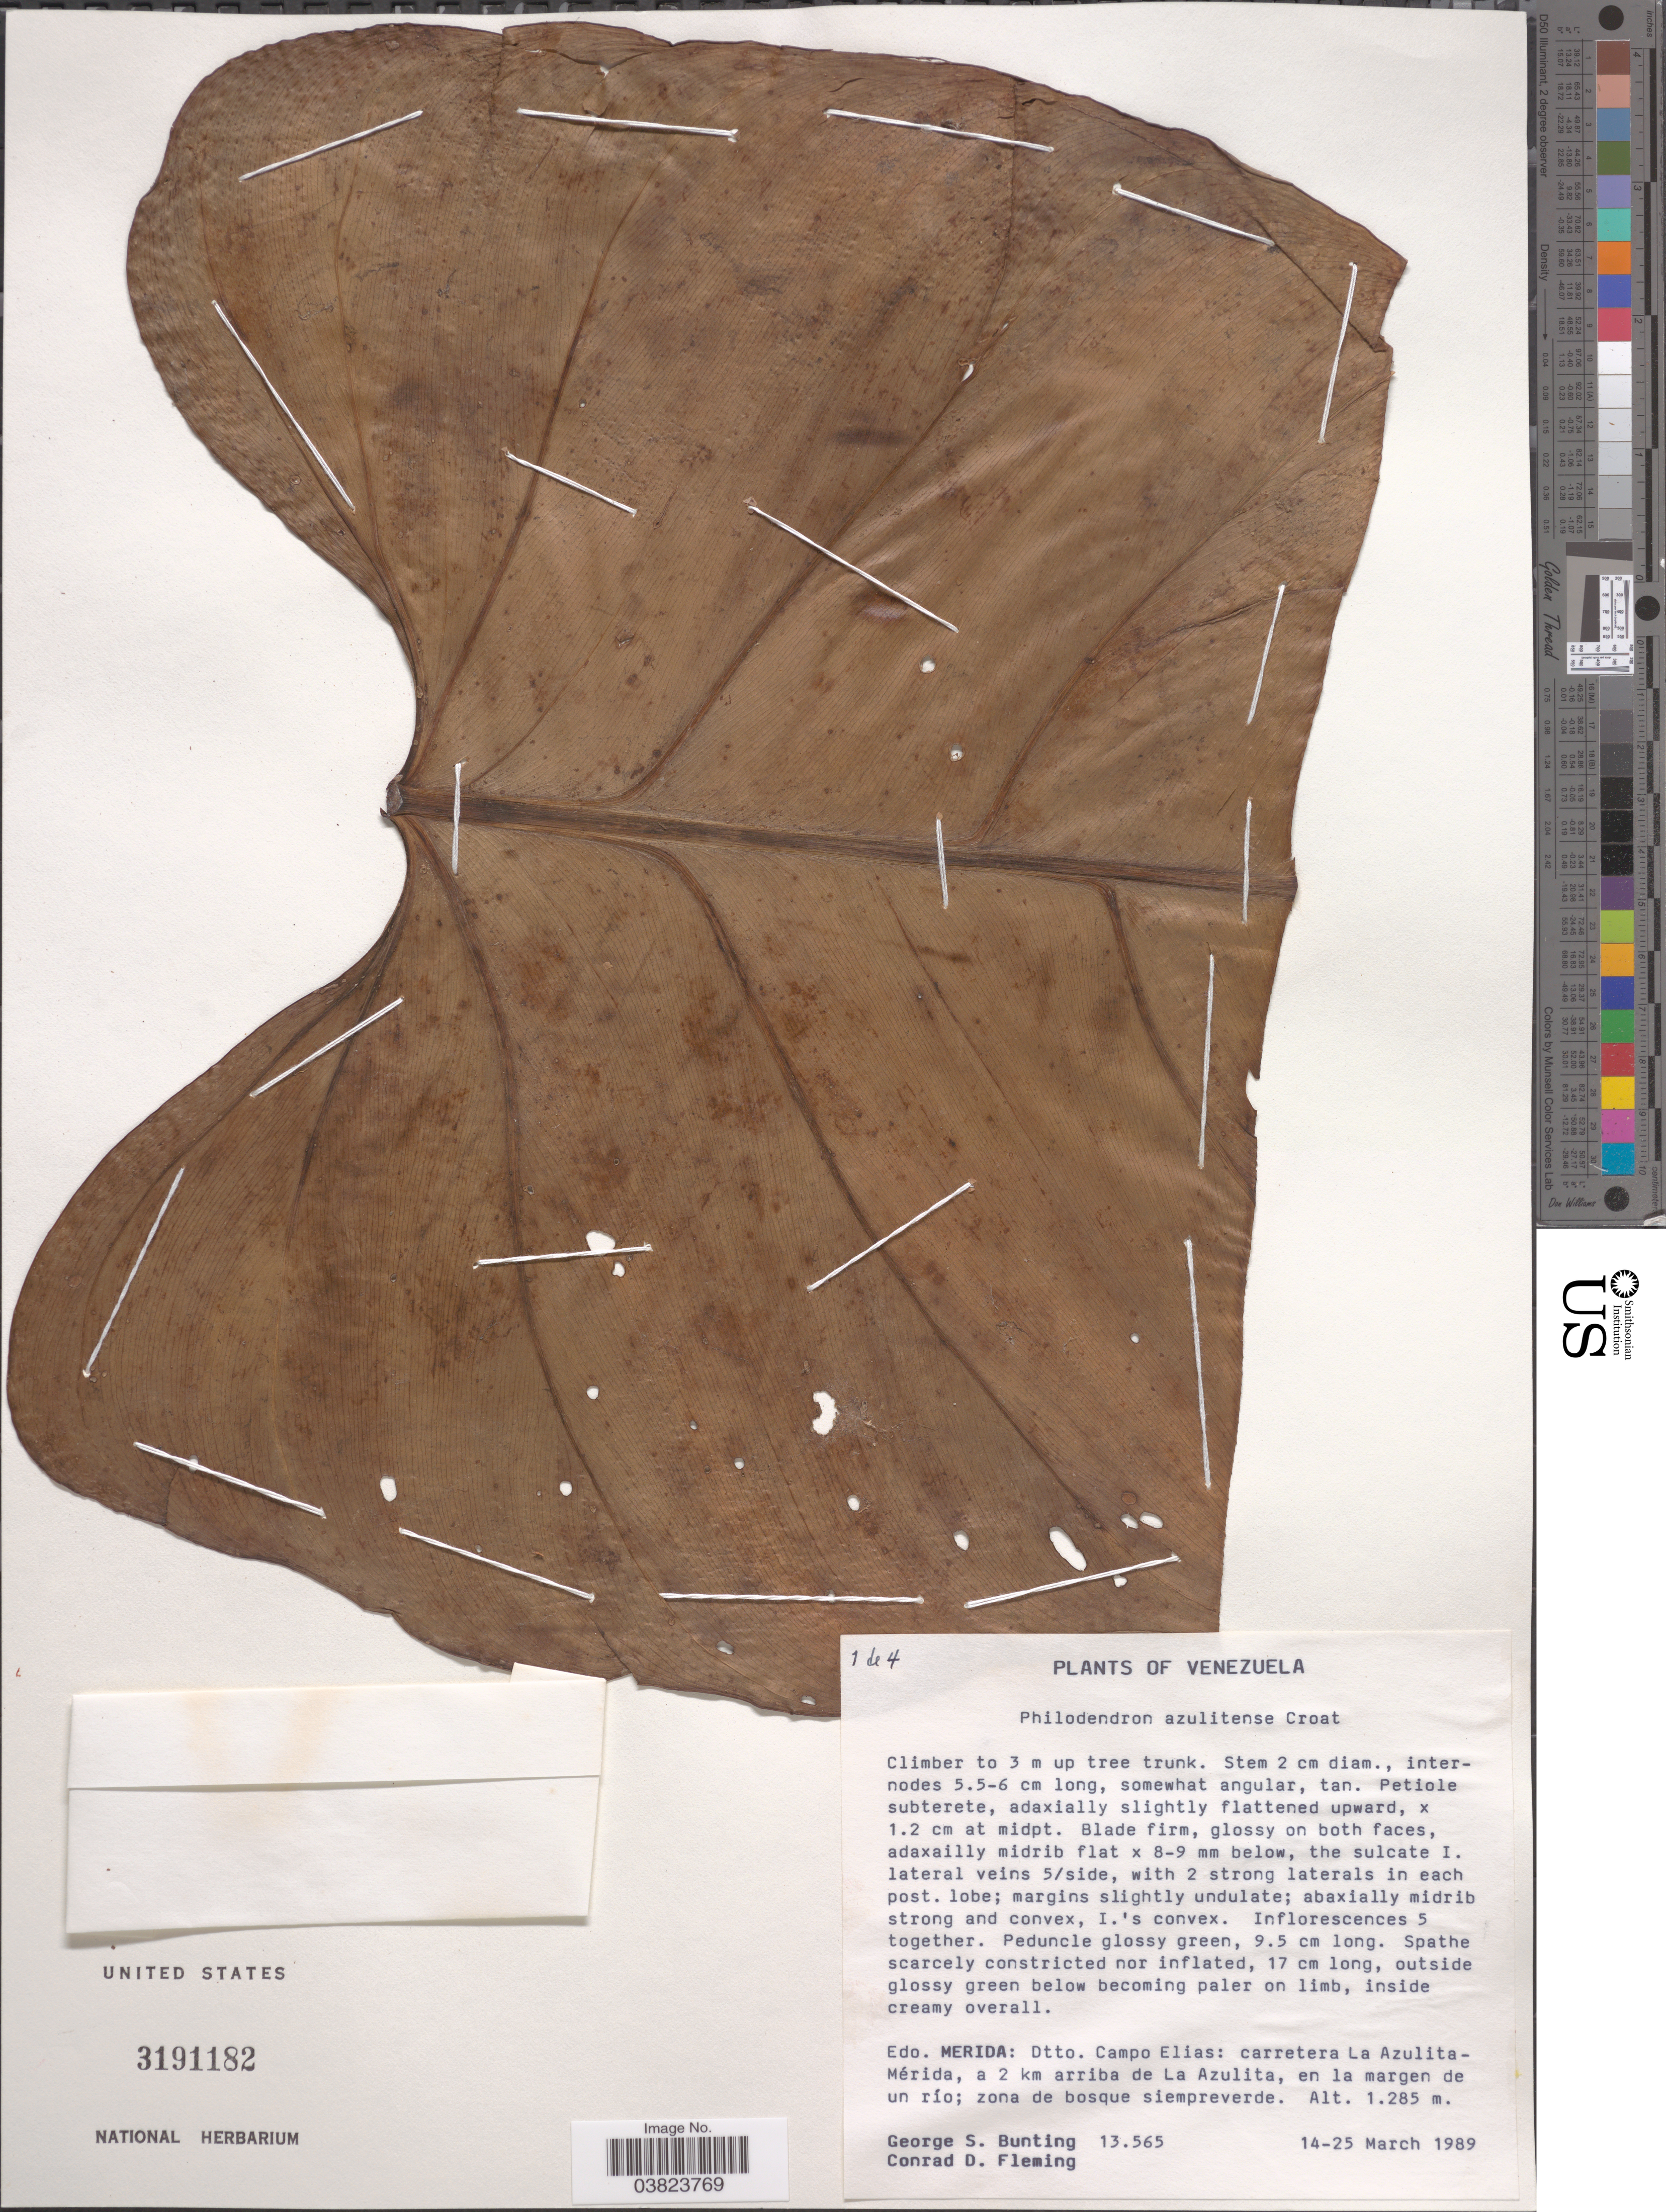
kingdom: Plantae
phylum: Tracheophyta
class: Liliopsida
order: Alismatales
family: Araceae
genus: Philodendron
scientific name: Philodendron azulitense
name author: Croat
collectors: G. S. Bunting & C. Fleming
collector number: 13565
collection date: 1989-03-14/1989-03-25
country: Venezuela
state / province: Merida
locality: Edo. Merida: Dtto. Campo Elias: carretera La Azulita-Mérida, a 2 km arriba de La Azulita, en la margen de un río.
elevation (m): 1285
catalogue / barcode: US 3191182